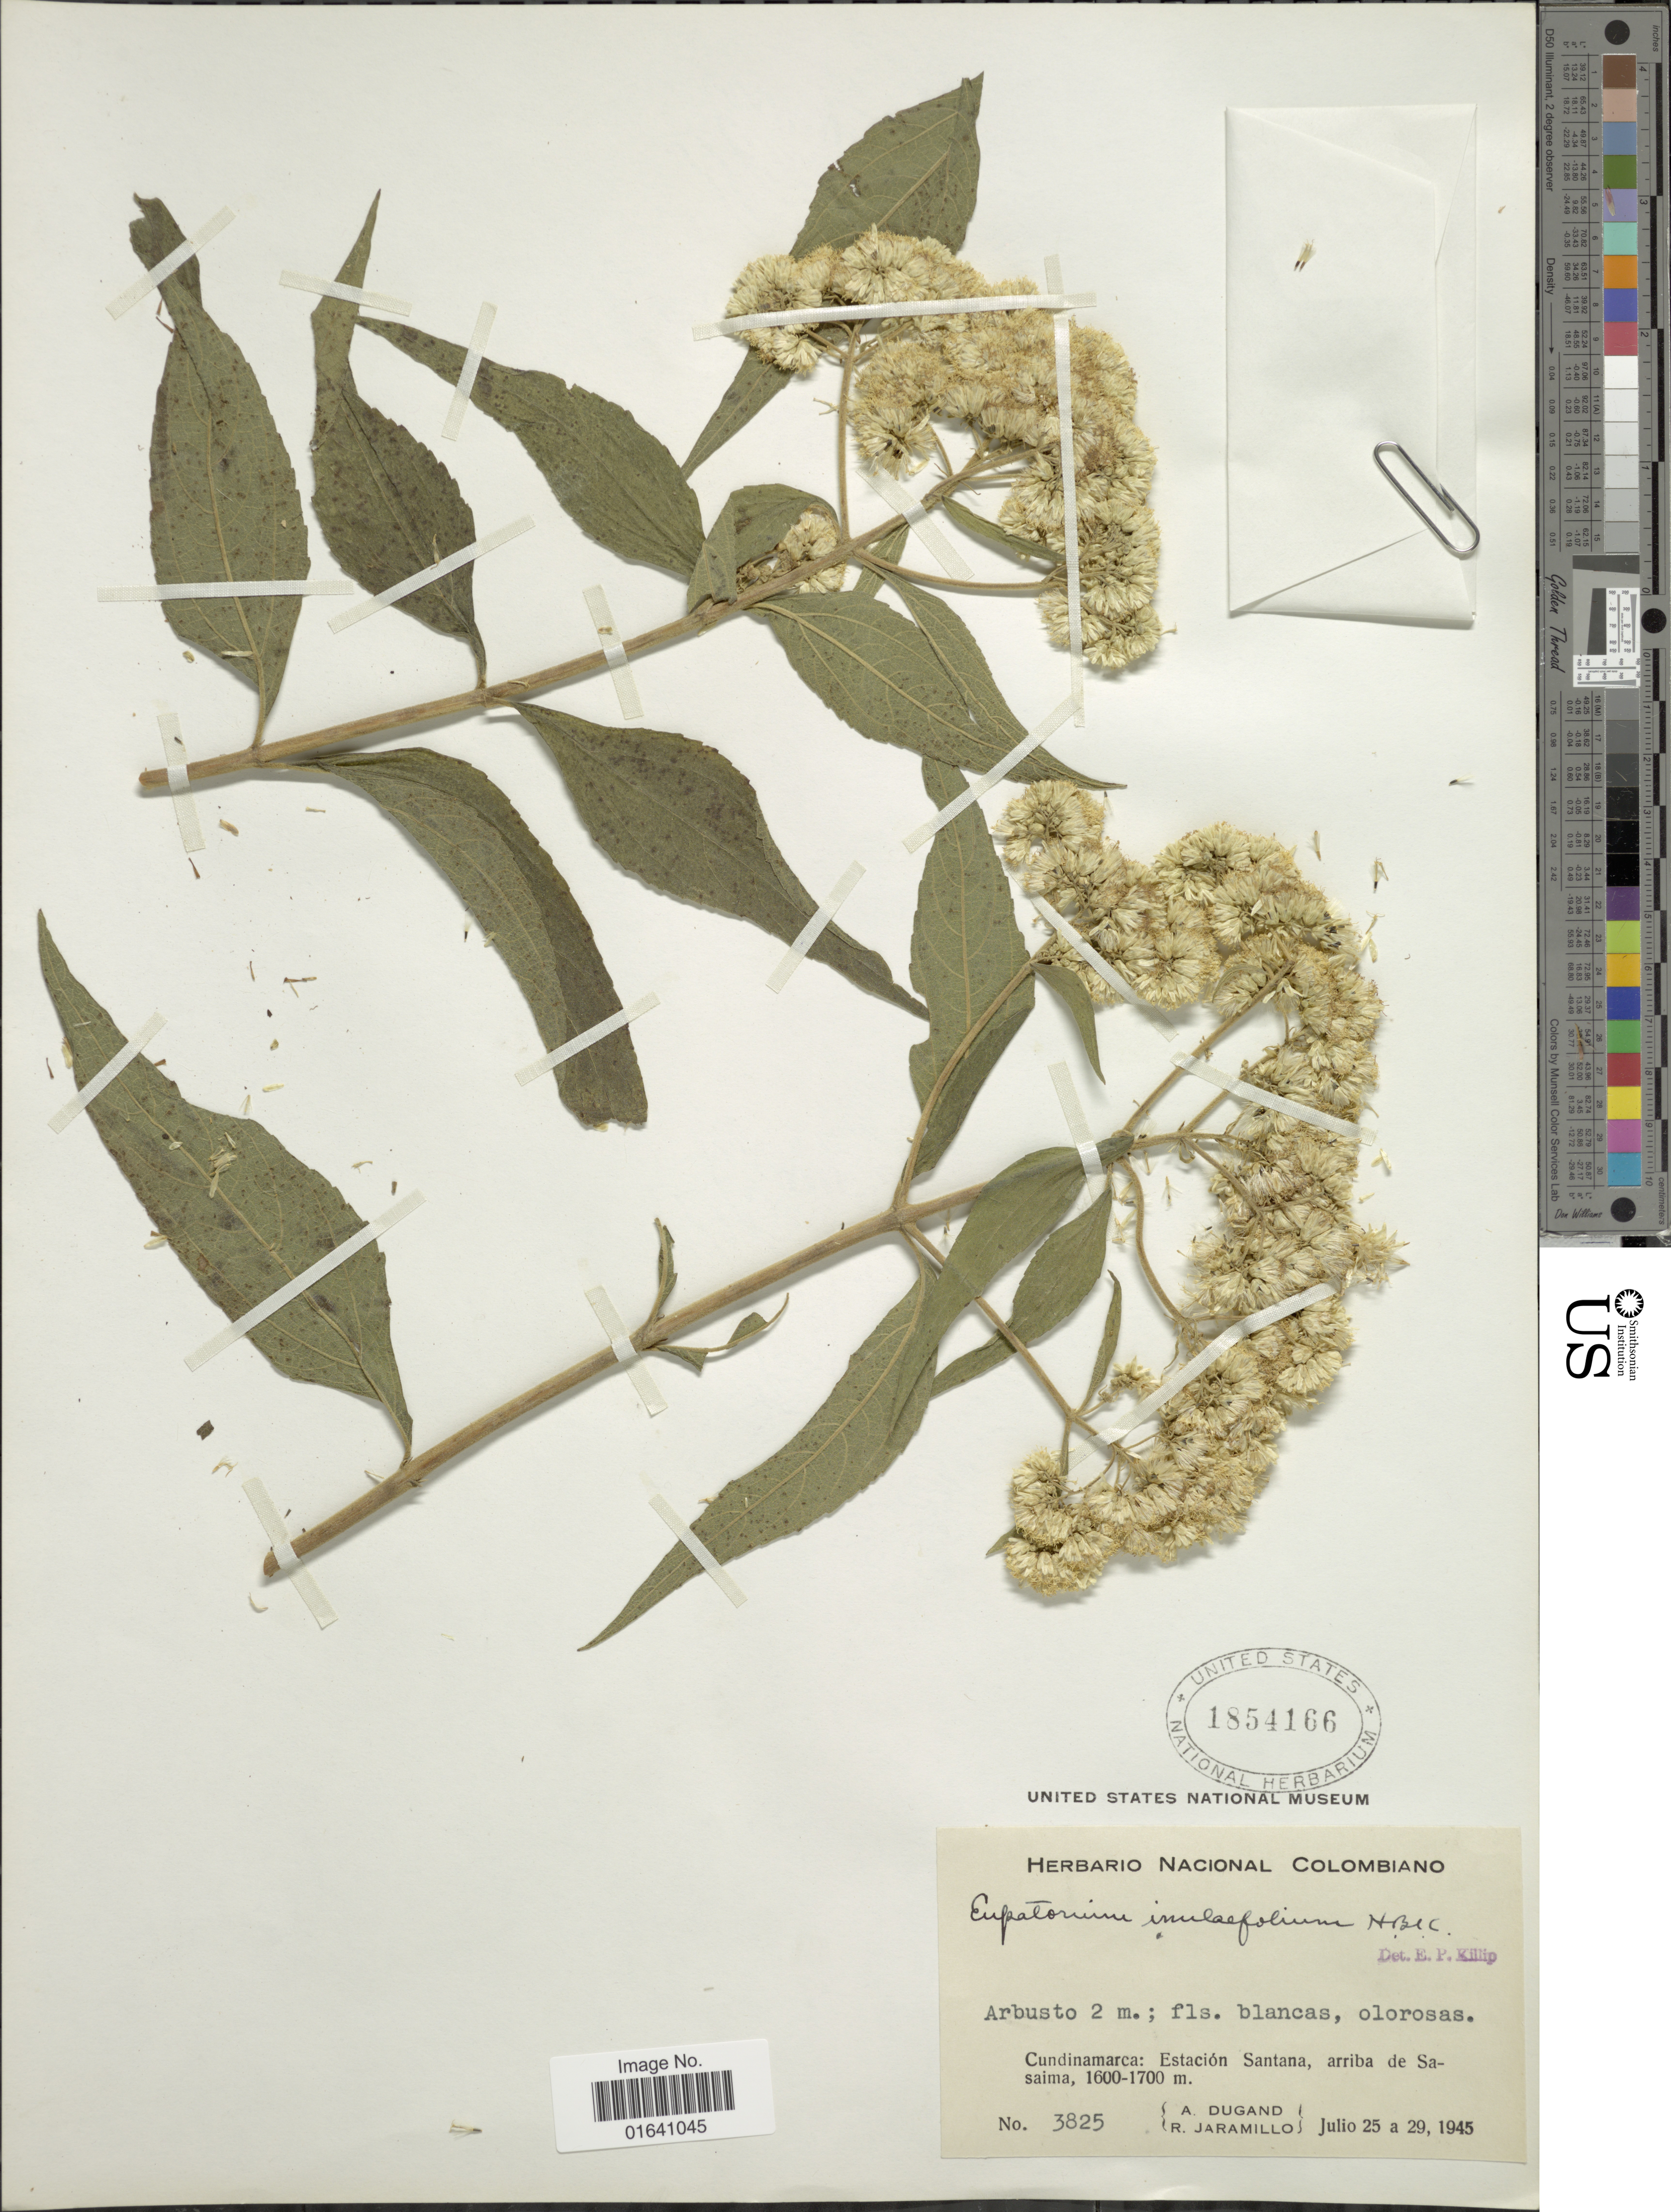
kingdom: Plantae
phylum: Tracheophyta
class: Magnoliopsida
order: Asterales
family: Asteraceae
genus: Austroeupatorium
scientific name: Austroeupatorium inulaefolium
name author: (Kunth) R.M. King & H. Rob.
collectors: A. Dugand & R. Jaramillo M.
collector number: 3825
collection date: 1945-07-25/1945-07-29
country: Colombia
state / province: Cundinamarca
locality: Estación Santana, arriba de Sasaima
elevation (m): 1600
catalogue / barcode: US 1854166